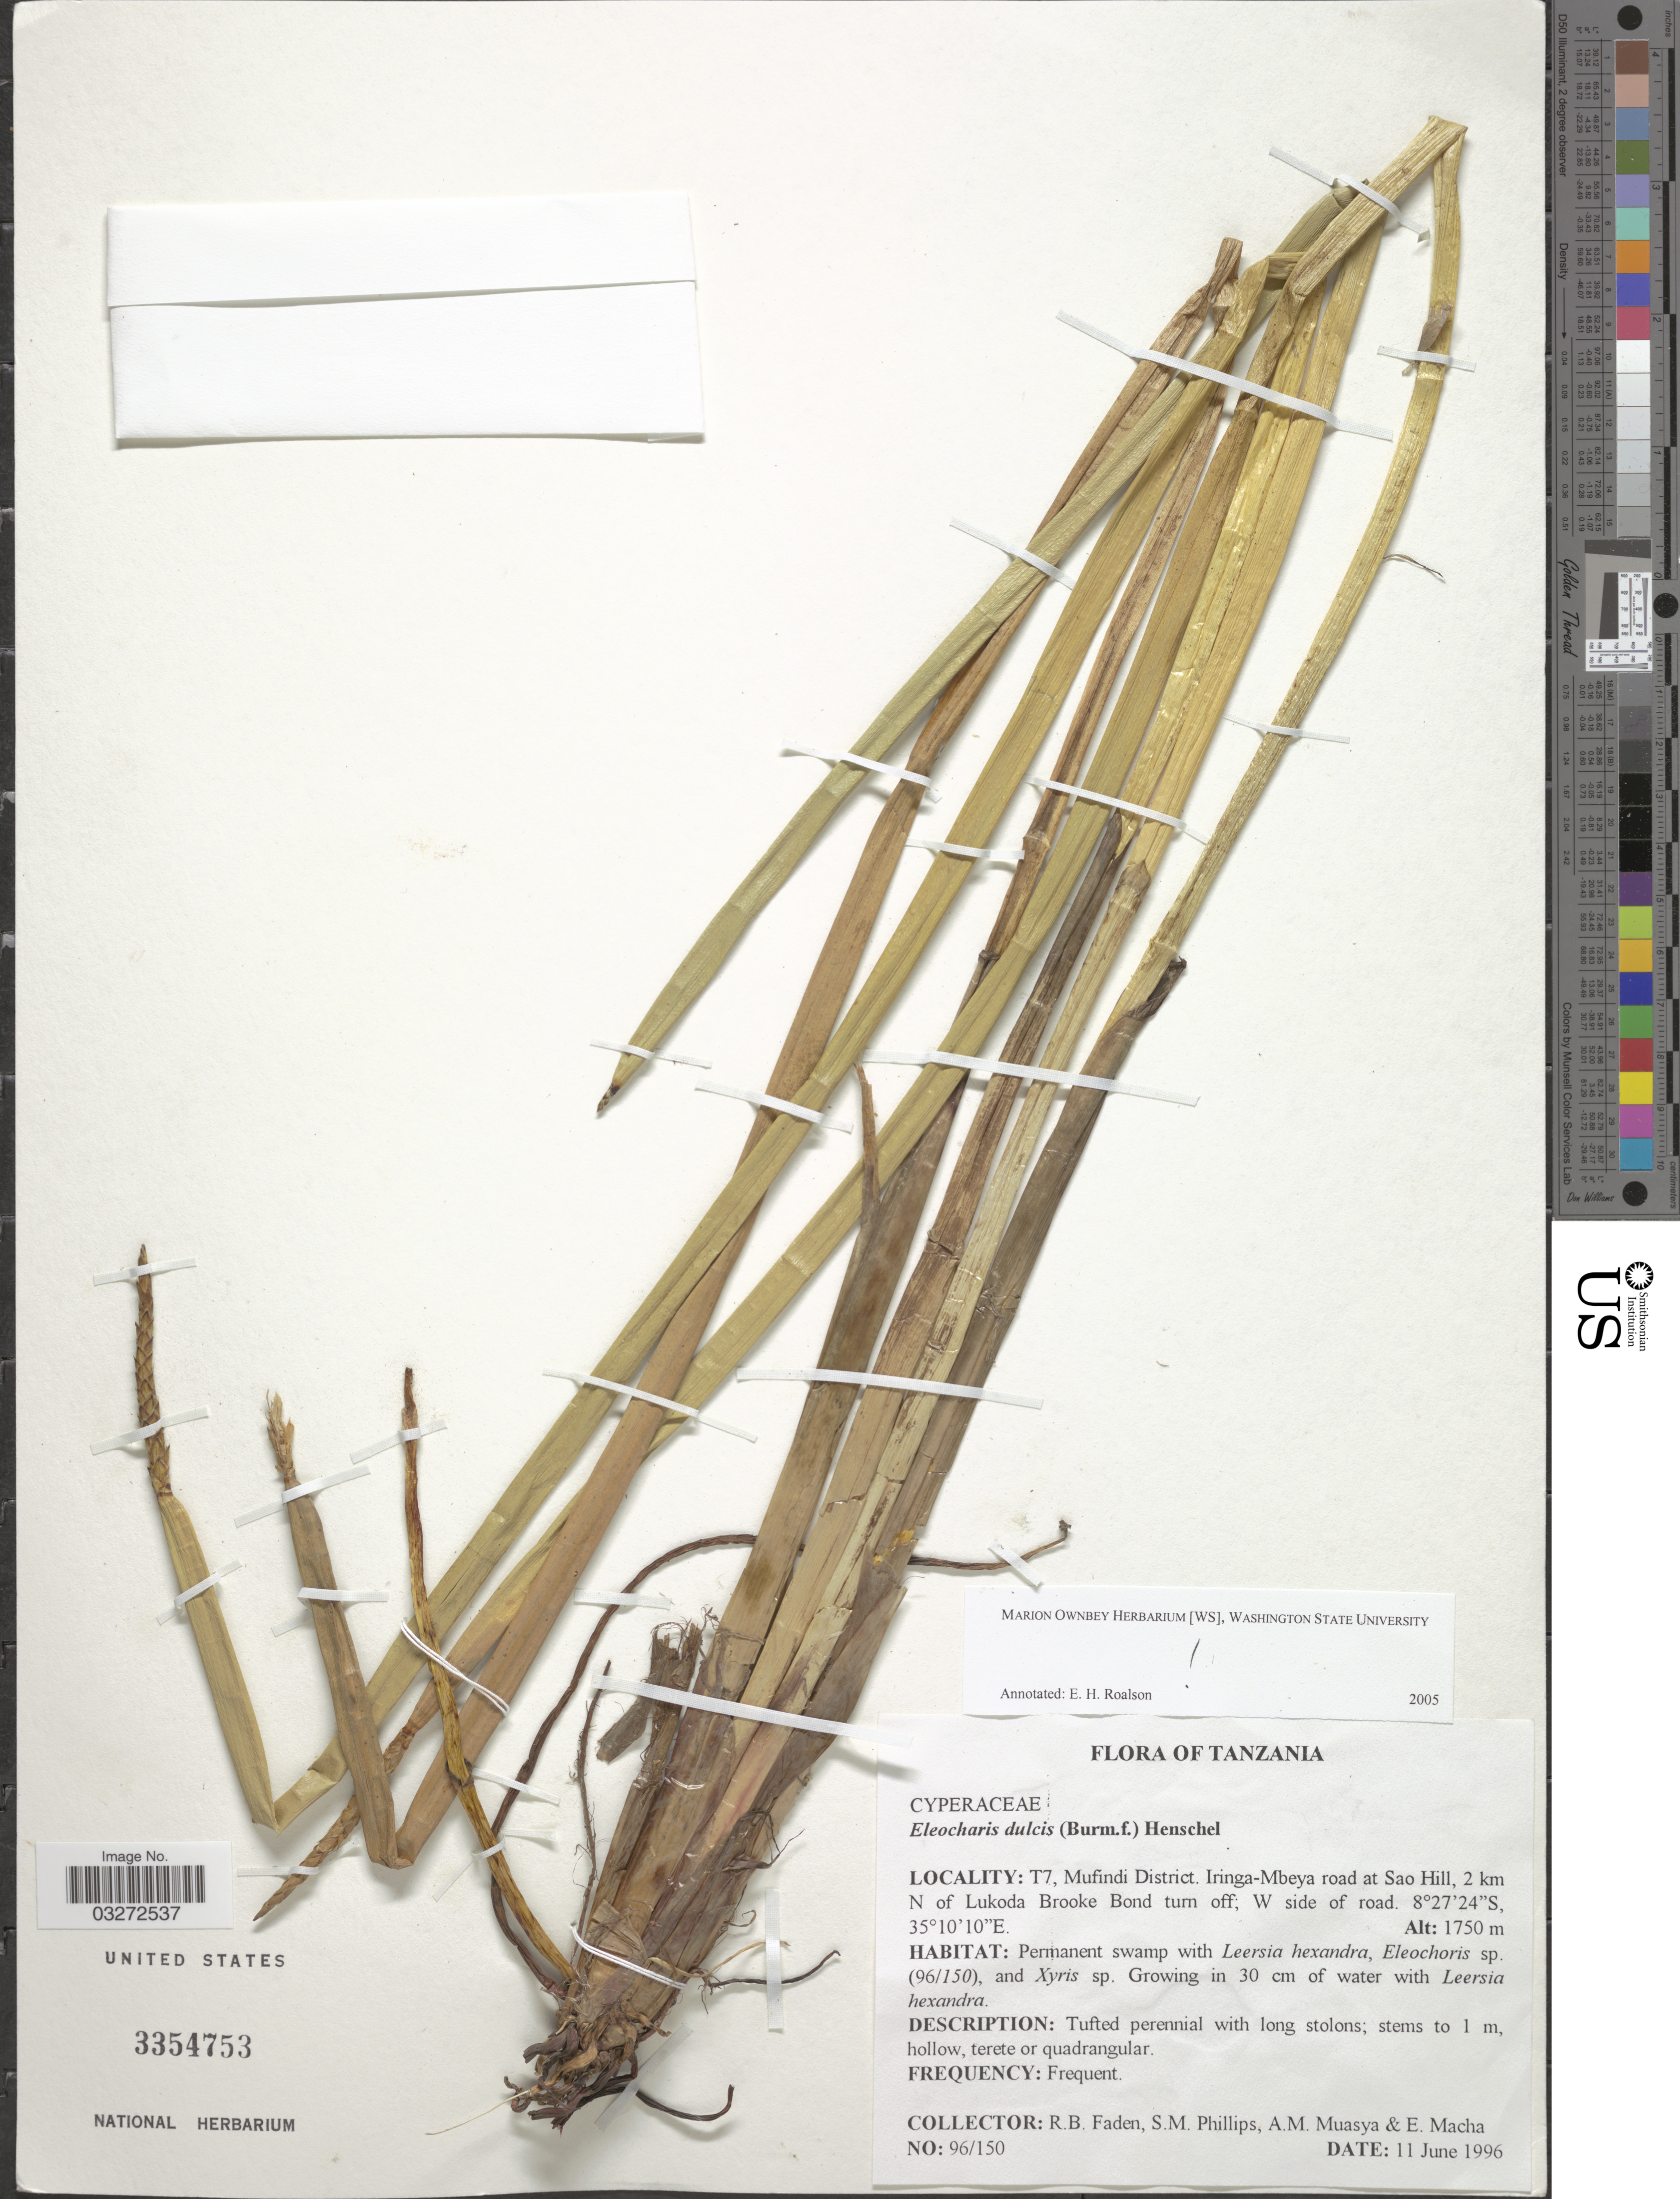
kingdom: Plantae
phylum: Tracheophyta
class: Liliopsida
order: Poales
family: Cyperaceae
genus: Eleocharis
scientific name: Eleocharis dulcis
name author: (Burm. f.) Trin. ex Hensch.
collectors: R. B. Faden, S. M. Phillips, A. Muasya & E. Macha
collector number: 96/150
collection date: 1996-06-11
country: Tanzania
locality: T7, Mufindi District. Iringa-Mbeya road at Sao Hill, 2 km N of Lukoda Brooke Bond turn off; W side of road.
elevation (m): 1750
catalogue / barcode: US 3354753